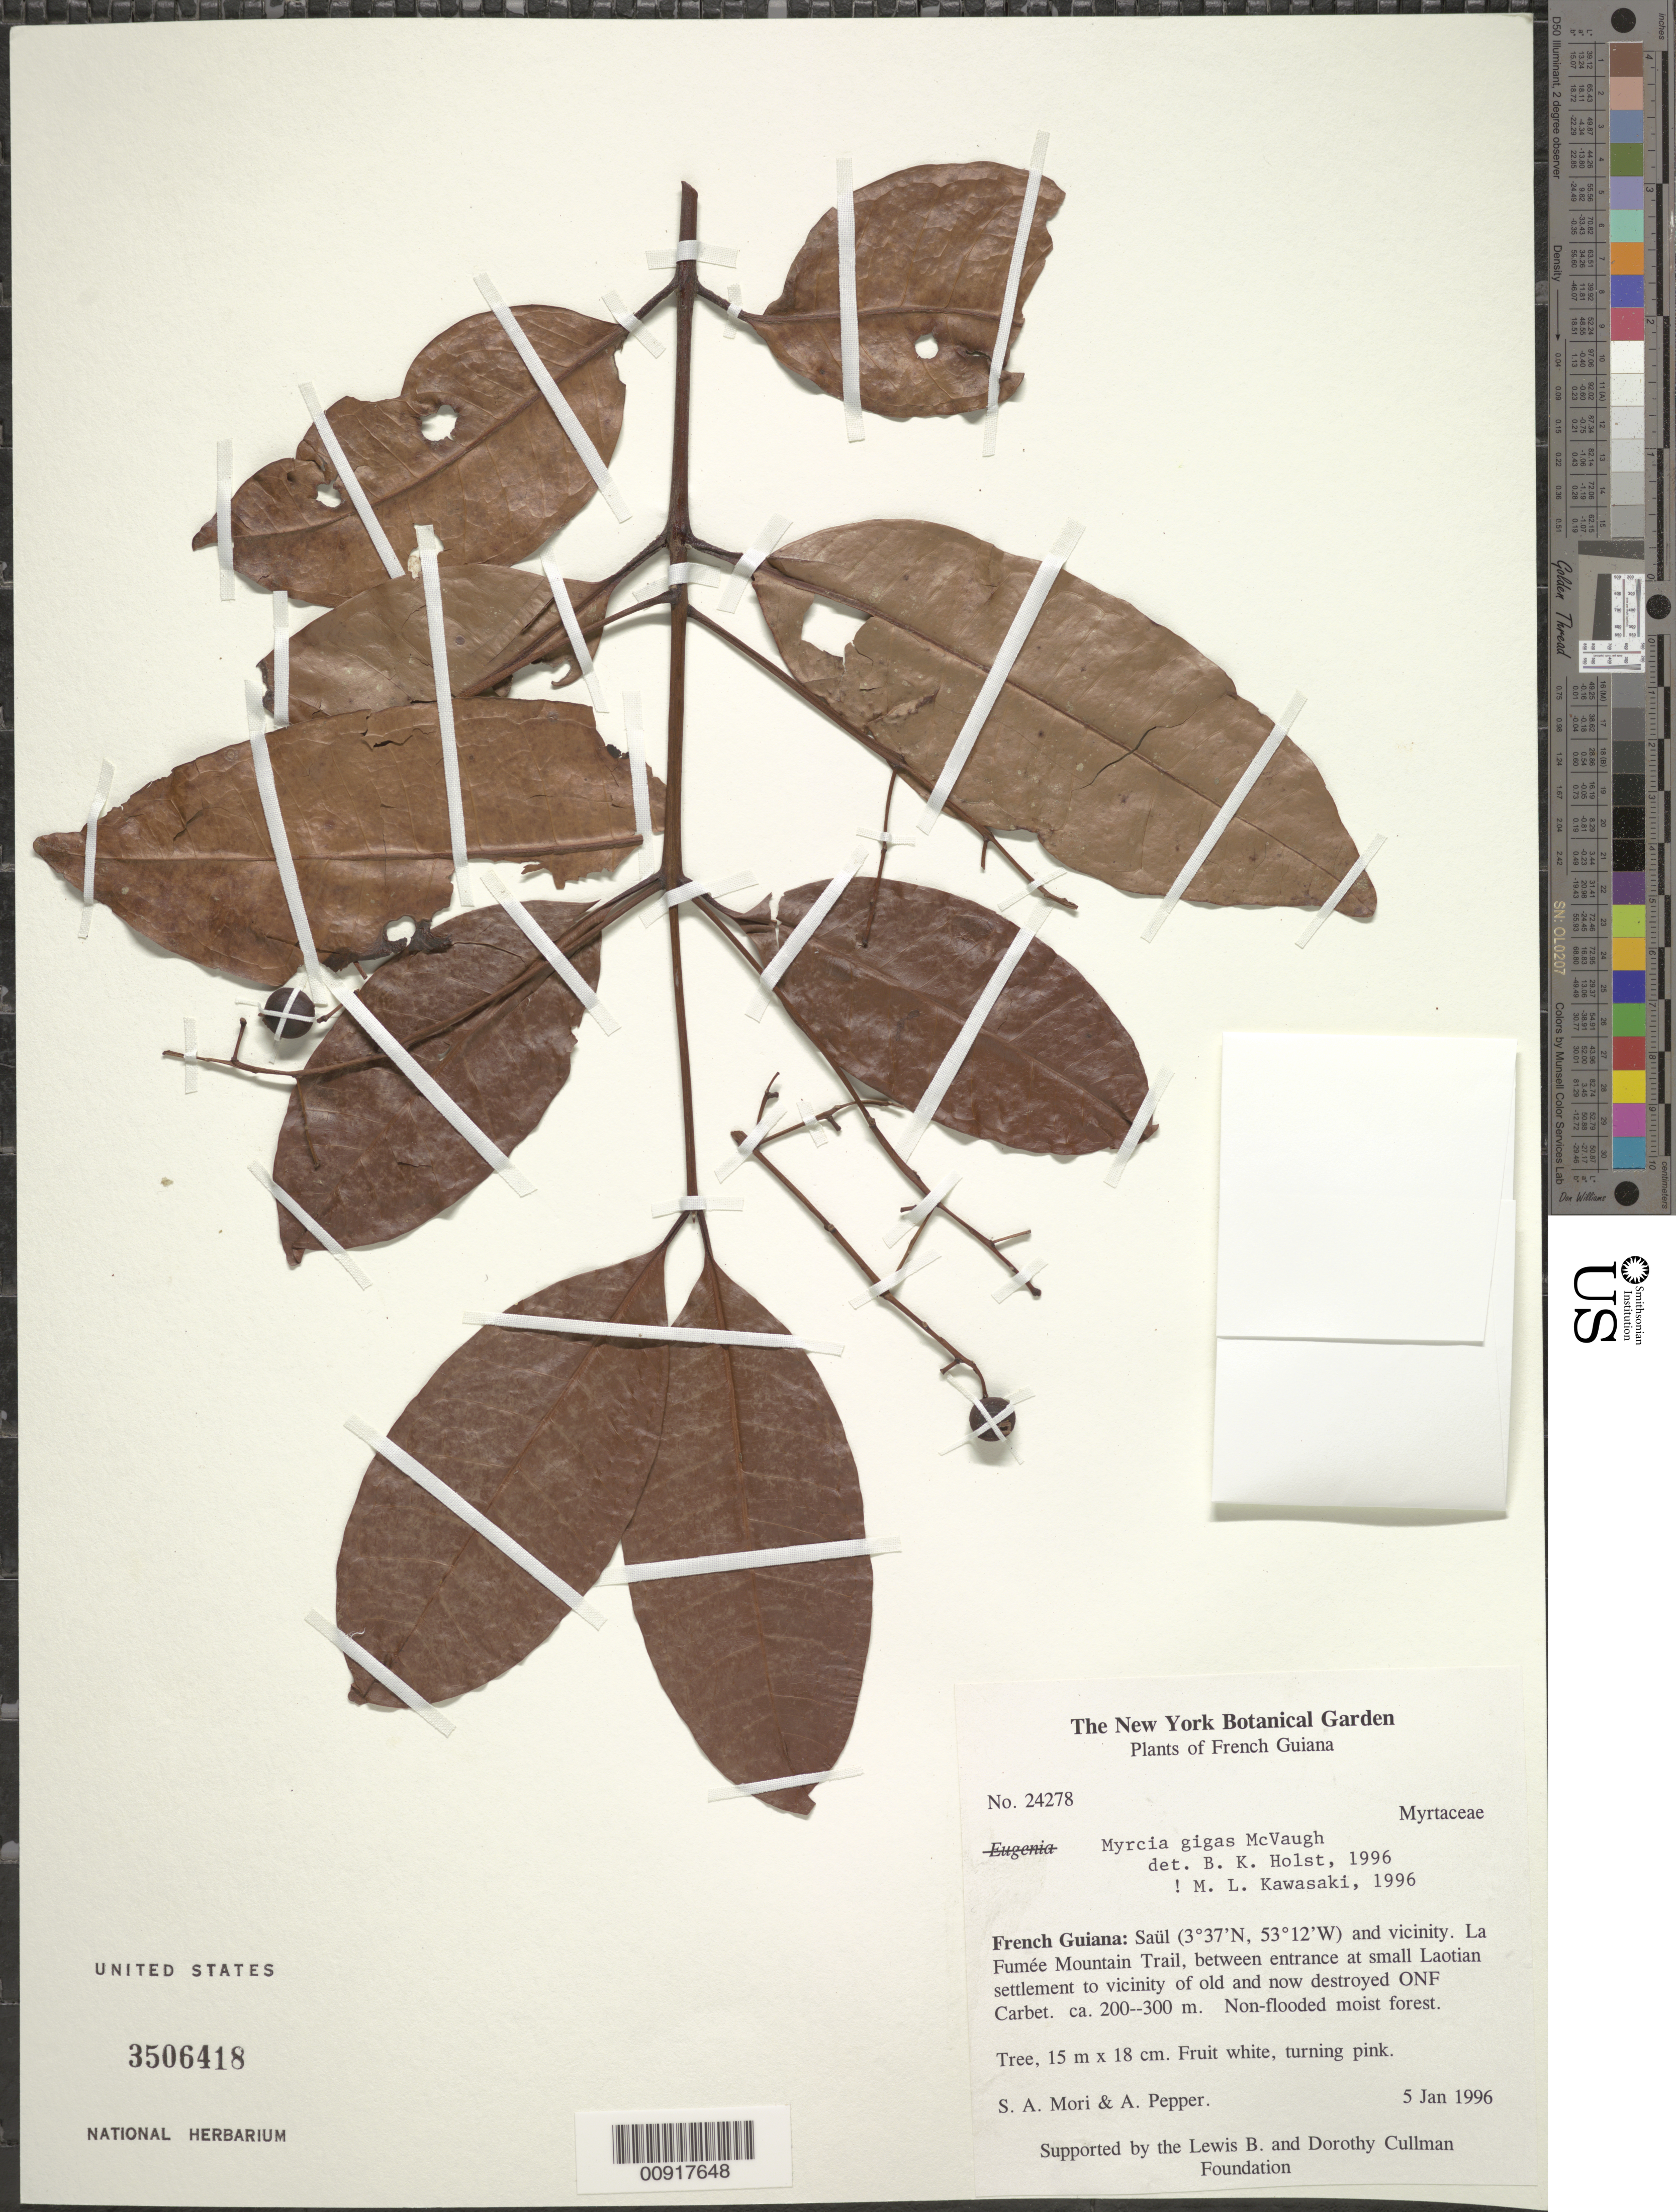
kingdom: Plantae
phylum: Tracheophyta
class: Magnoliopsida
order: Myrtales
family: Myrtaceae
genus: Myrcia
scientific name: Myrcia gigas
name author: McVaugh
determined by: Kawasaki, María L.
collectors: S. Mori & A. Pepper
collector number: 24278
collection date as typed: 5-Jan-96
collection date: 1996-01-05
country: French Guiana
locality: Saül and vic., La Fumée Mt. trail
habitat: Non-flooded moist forest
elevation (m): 200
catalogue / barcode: US 3506418